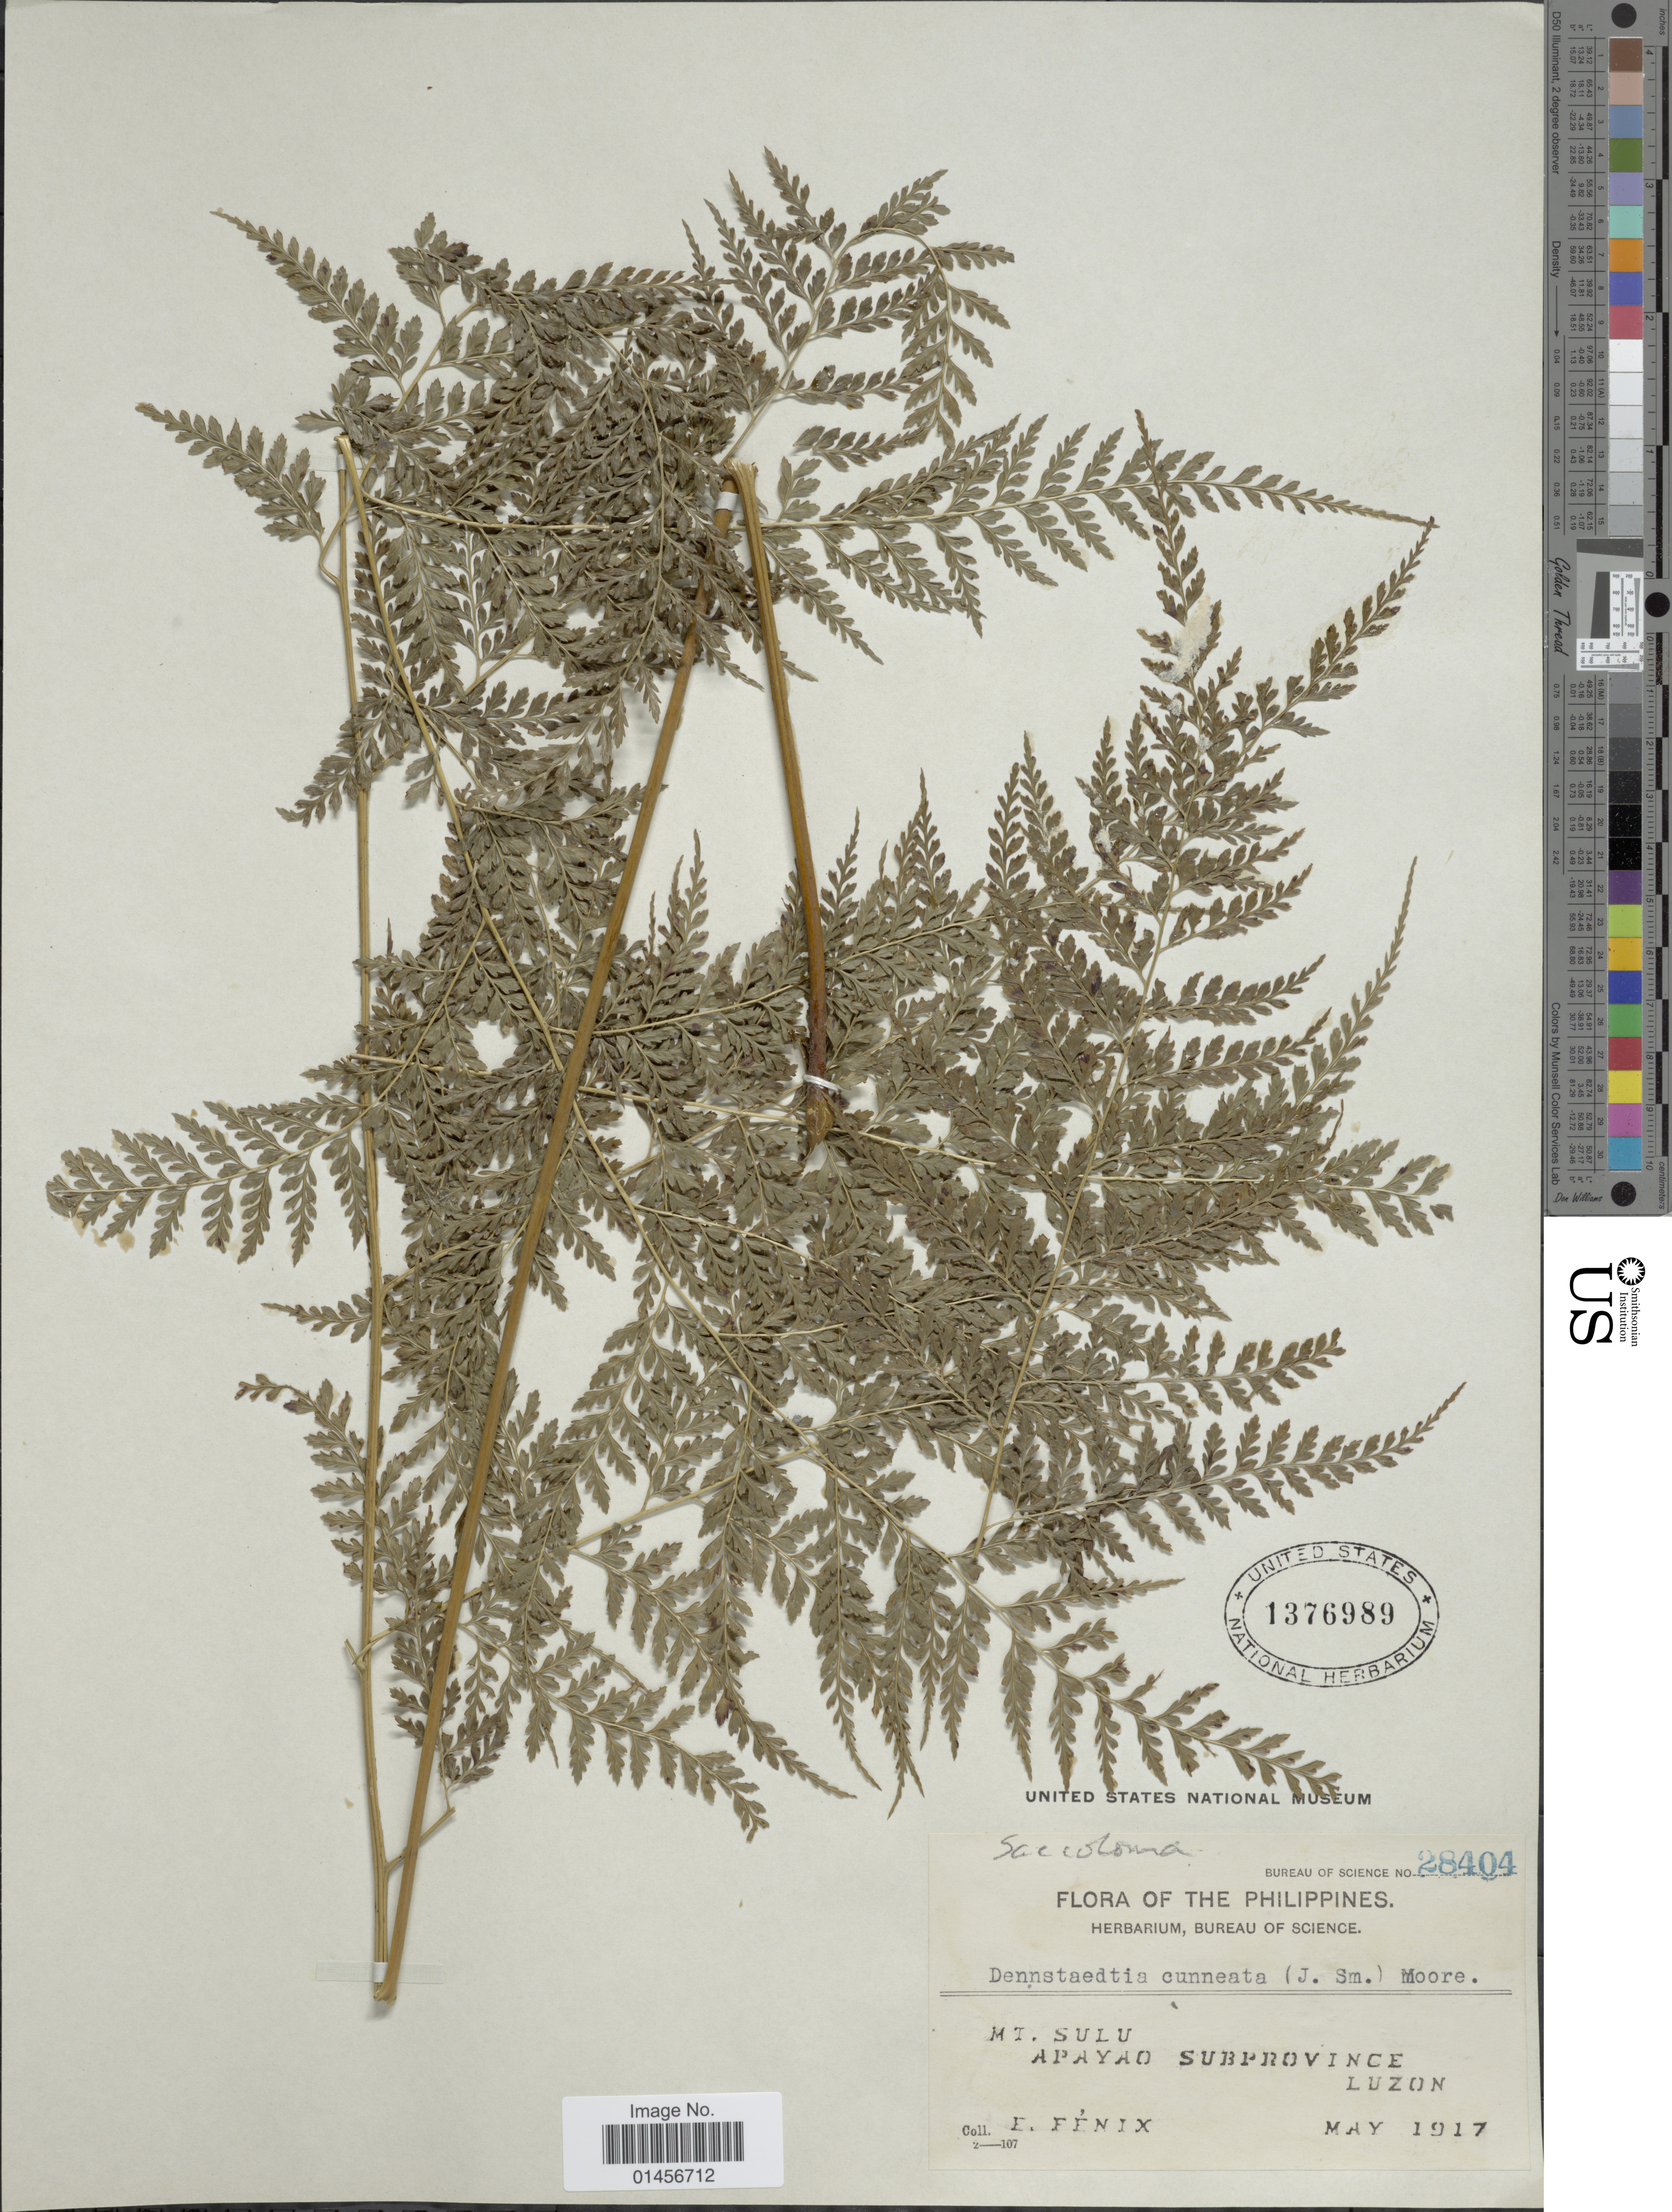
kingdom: Plantae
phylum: Tracheophyta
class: Polypodiopsida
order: Polypodiales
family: Saccolomataceae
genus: Saccoloma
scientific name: Saccoloma tenue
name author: (Brack.) Mett.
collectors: E. Fenix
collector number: Bureau of Science 28404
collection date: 1917-05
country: Philippines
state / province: Muslim Mindanao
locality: Philippines, Mt. Sulu, Apayao Subprovince Luzon.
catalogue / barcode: US 1376989